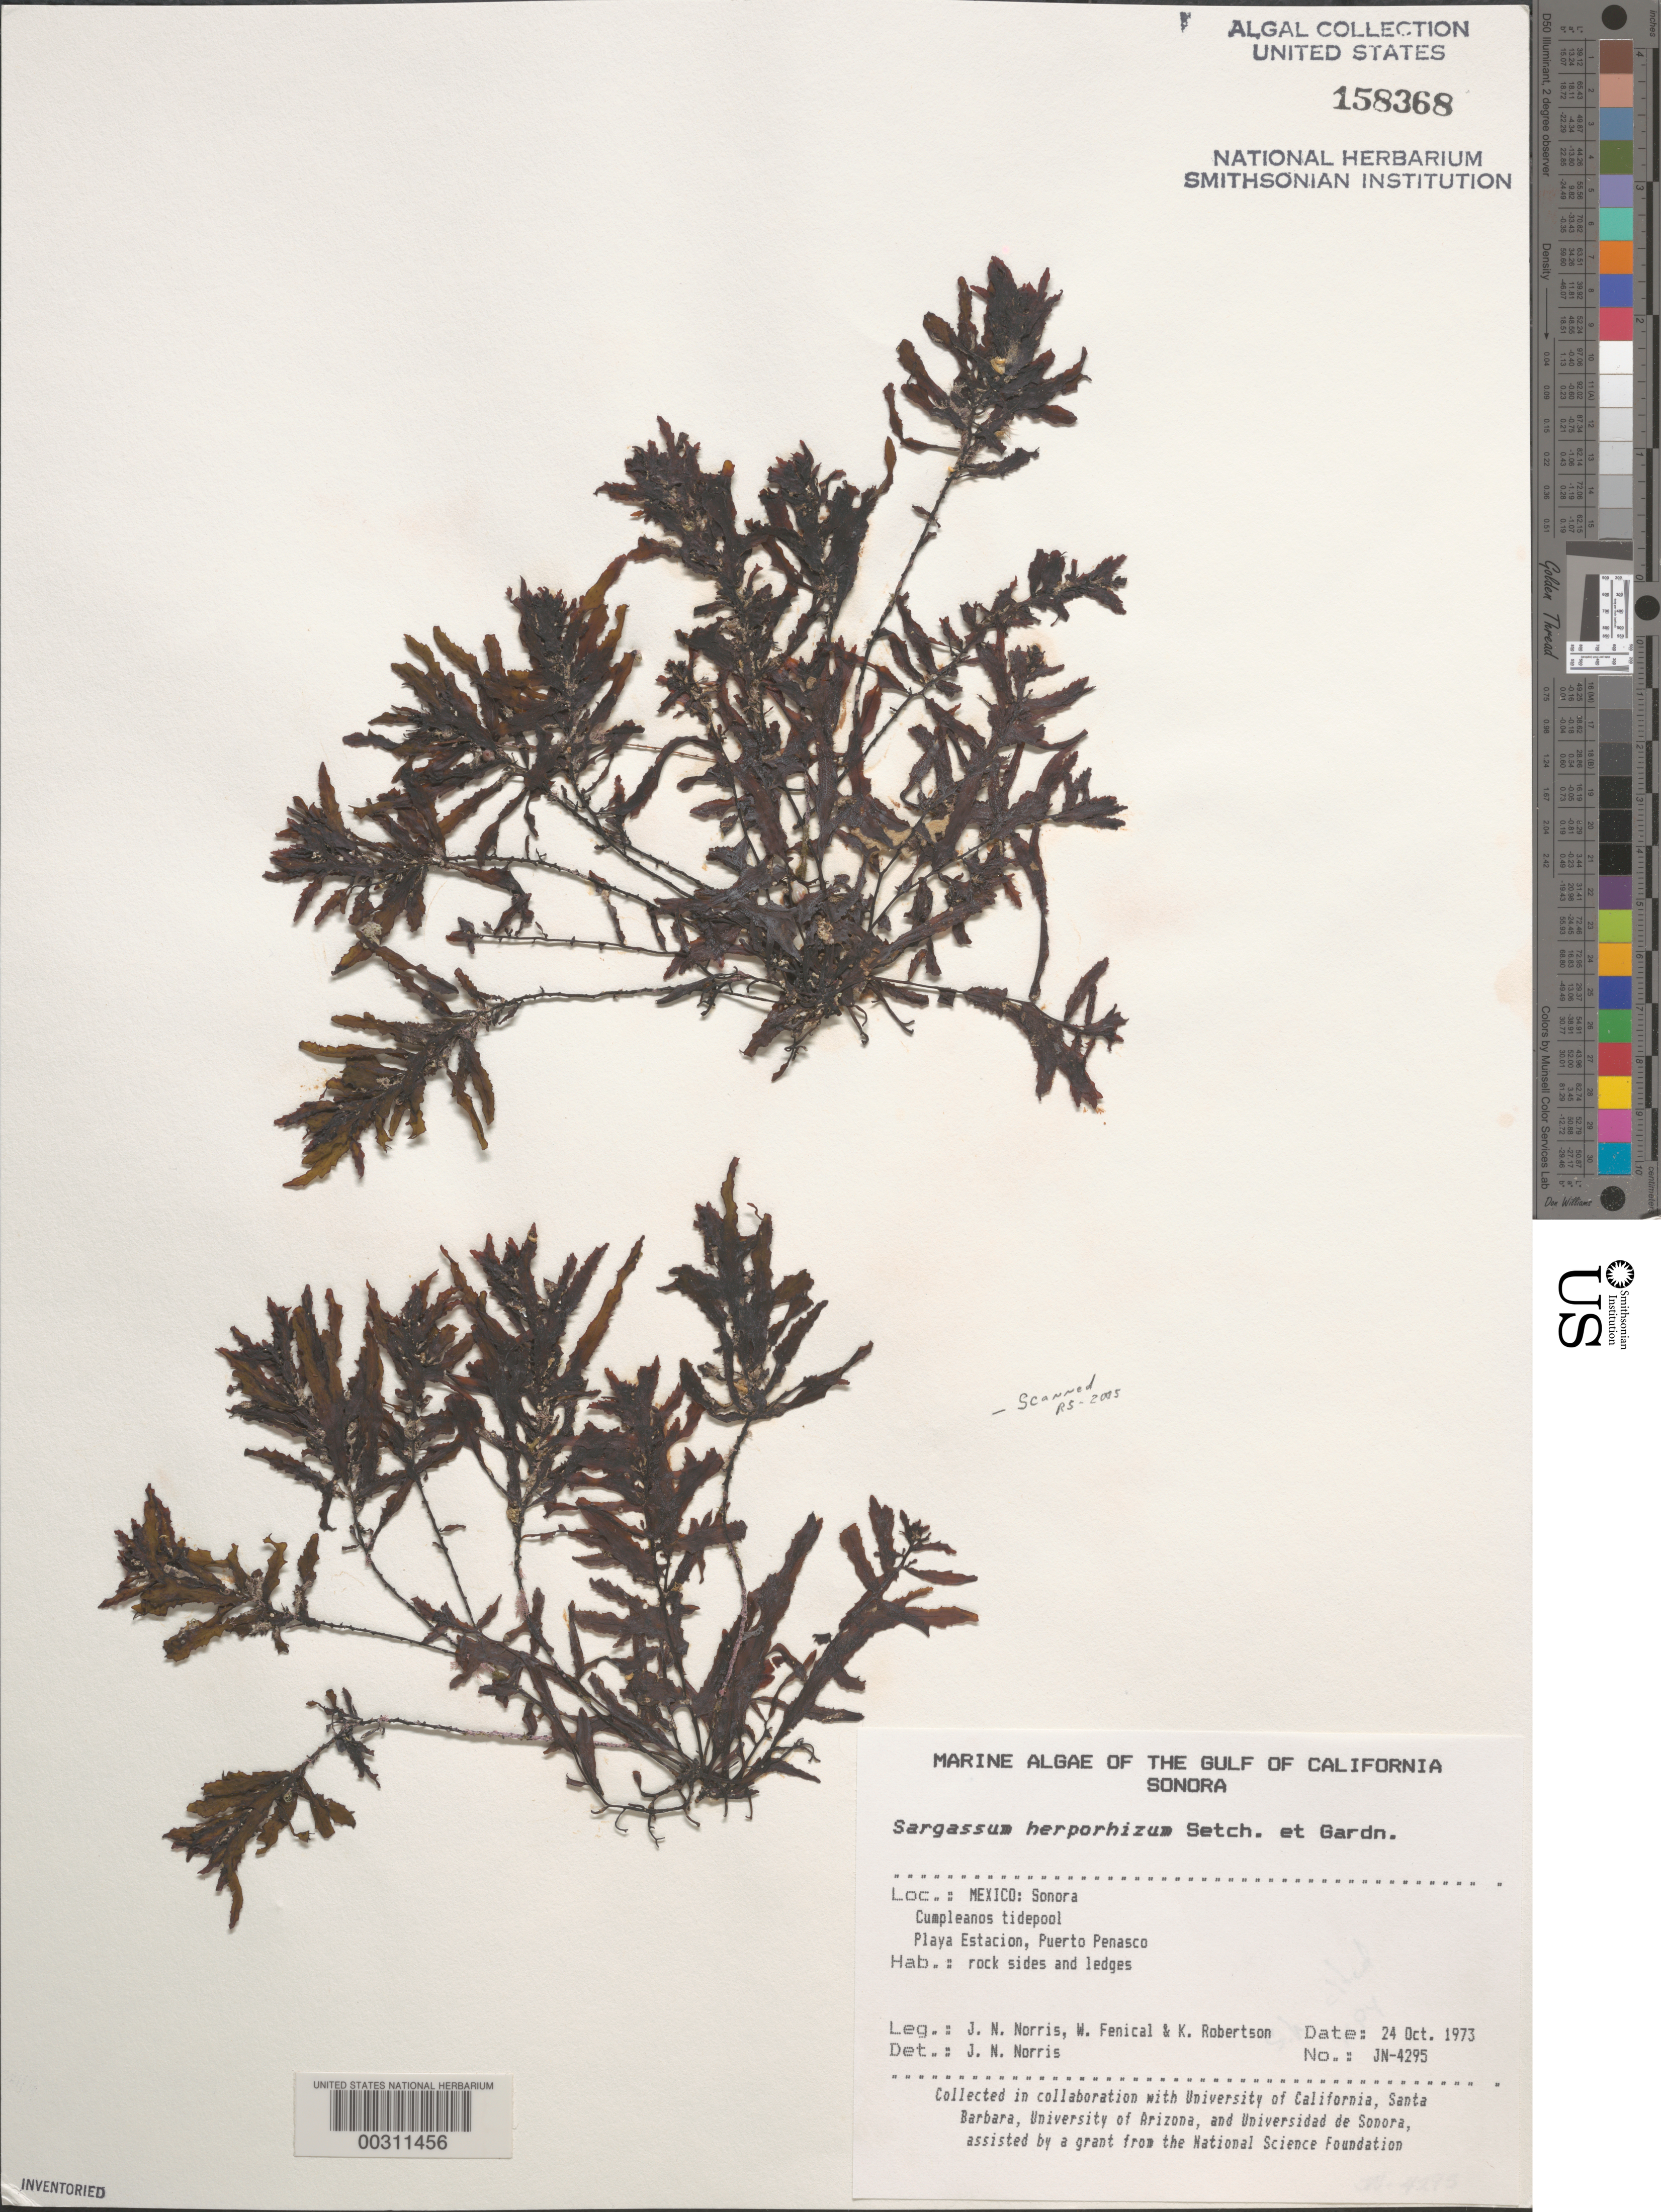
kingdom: Chromista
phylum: Ochrophyta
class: Phaeophyceae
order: Fucales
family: Sargassaceae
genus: Sargassum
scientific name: Sargassum herporhizum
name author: Setch. & N.L. Gardner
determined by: Norris, James N.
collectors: J. N. Norris, W. Fenical & K. Robertson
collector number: JN-4295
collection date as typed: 24 Oct 1973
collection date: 1973-10-24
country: Mexico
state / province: Sonora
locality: Playa Estacion, Puerto Penasco, Cumpleanos Tide Pool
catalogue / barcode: US 158368